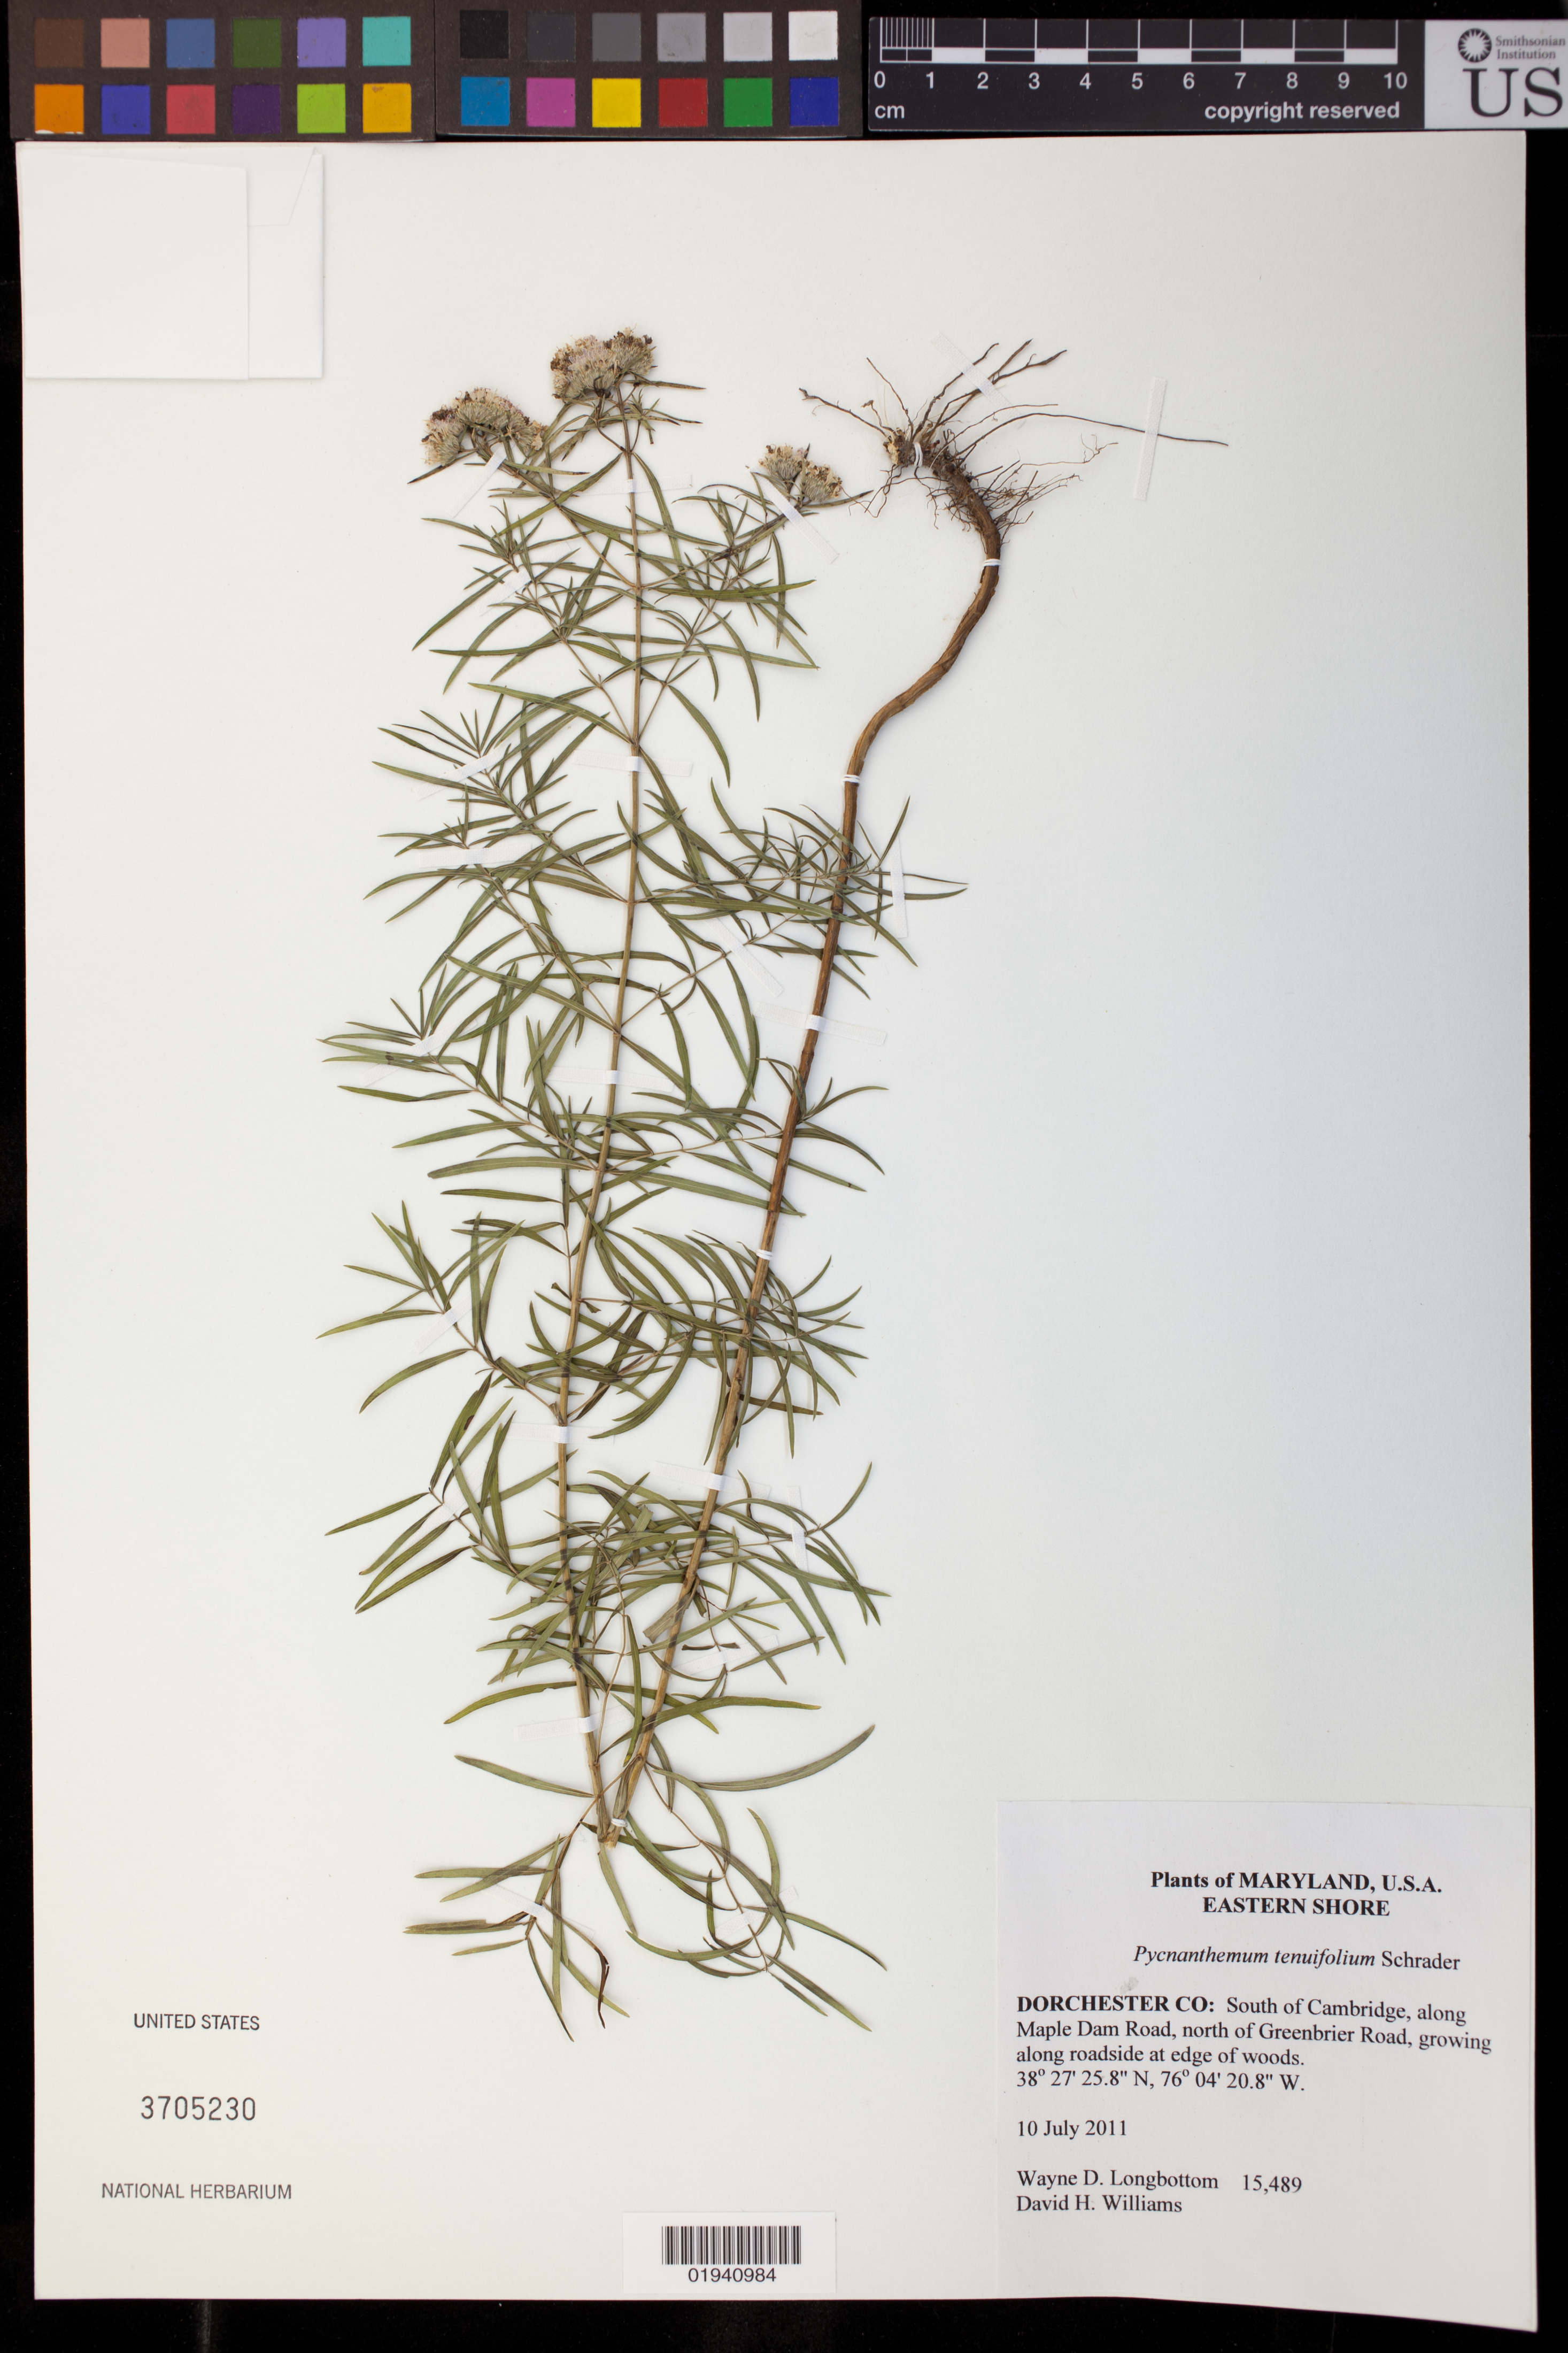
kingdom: Plantae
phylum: Tracheophyta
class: Magnoliopsida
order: Lamiales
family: Lamiaceae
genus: Pycnanthemum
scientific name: Pycnanthemum tenuifolium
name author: Schrad.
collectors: W. D. Longbottom, D. H. Williams & G. Van Velsir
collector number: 15489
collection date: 2011-07-10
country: United States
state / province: Maryland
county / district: Dorchester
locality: South of Cambridge, along Maple Dam Road, north of Greenbrier Road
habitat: growing along roadside at edge of woods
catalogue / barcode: US 3705230